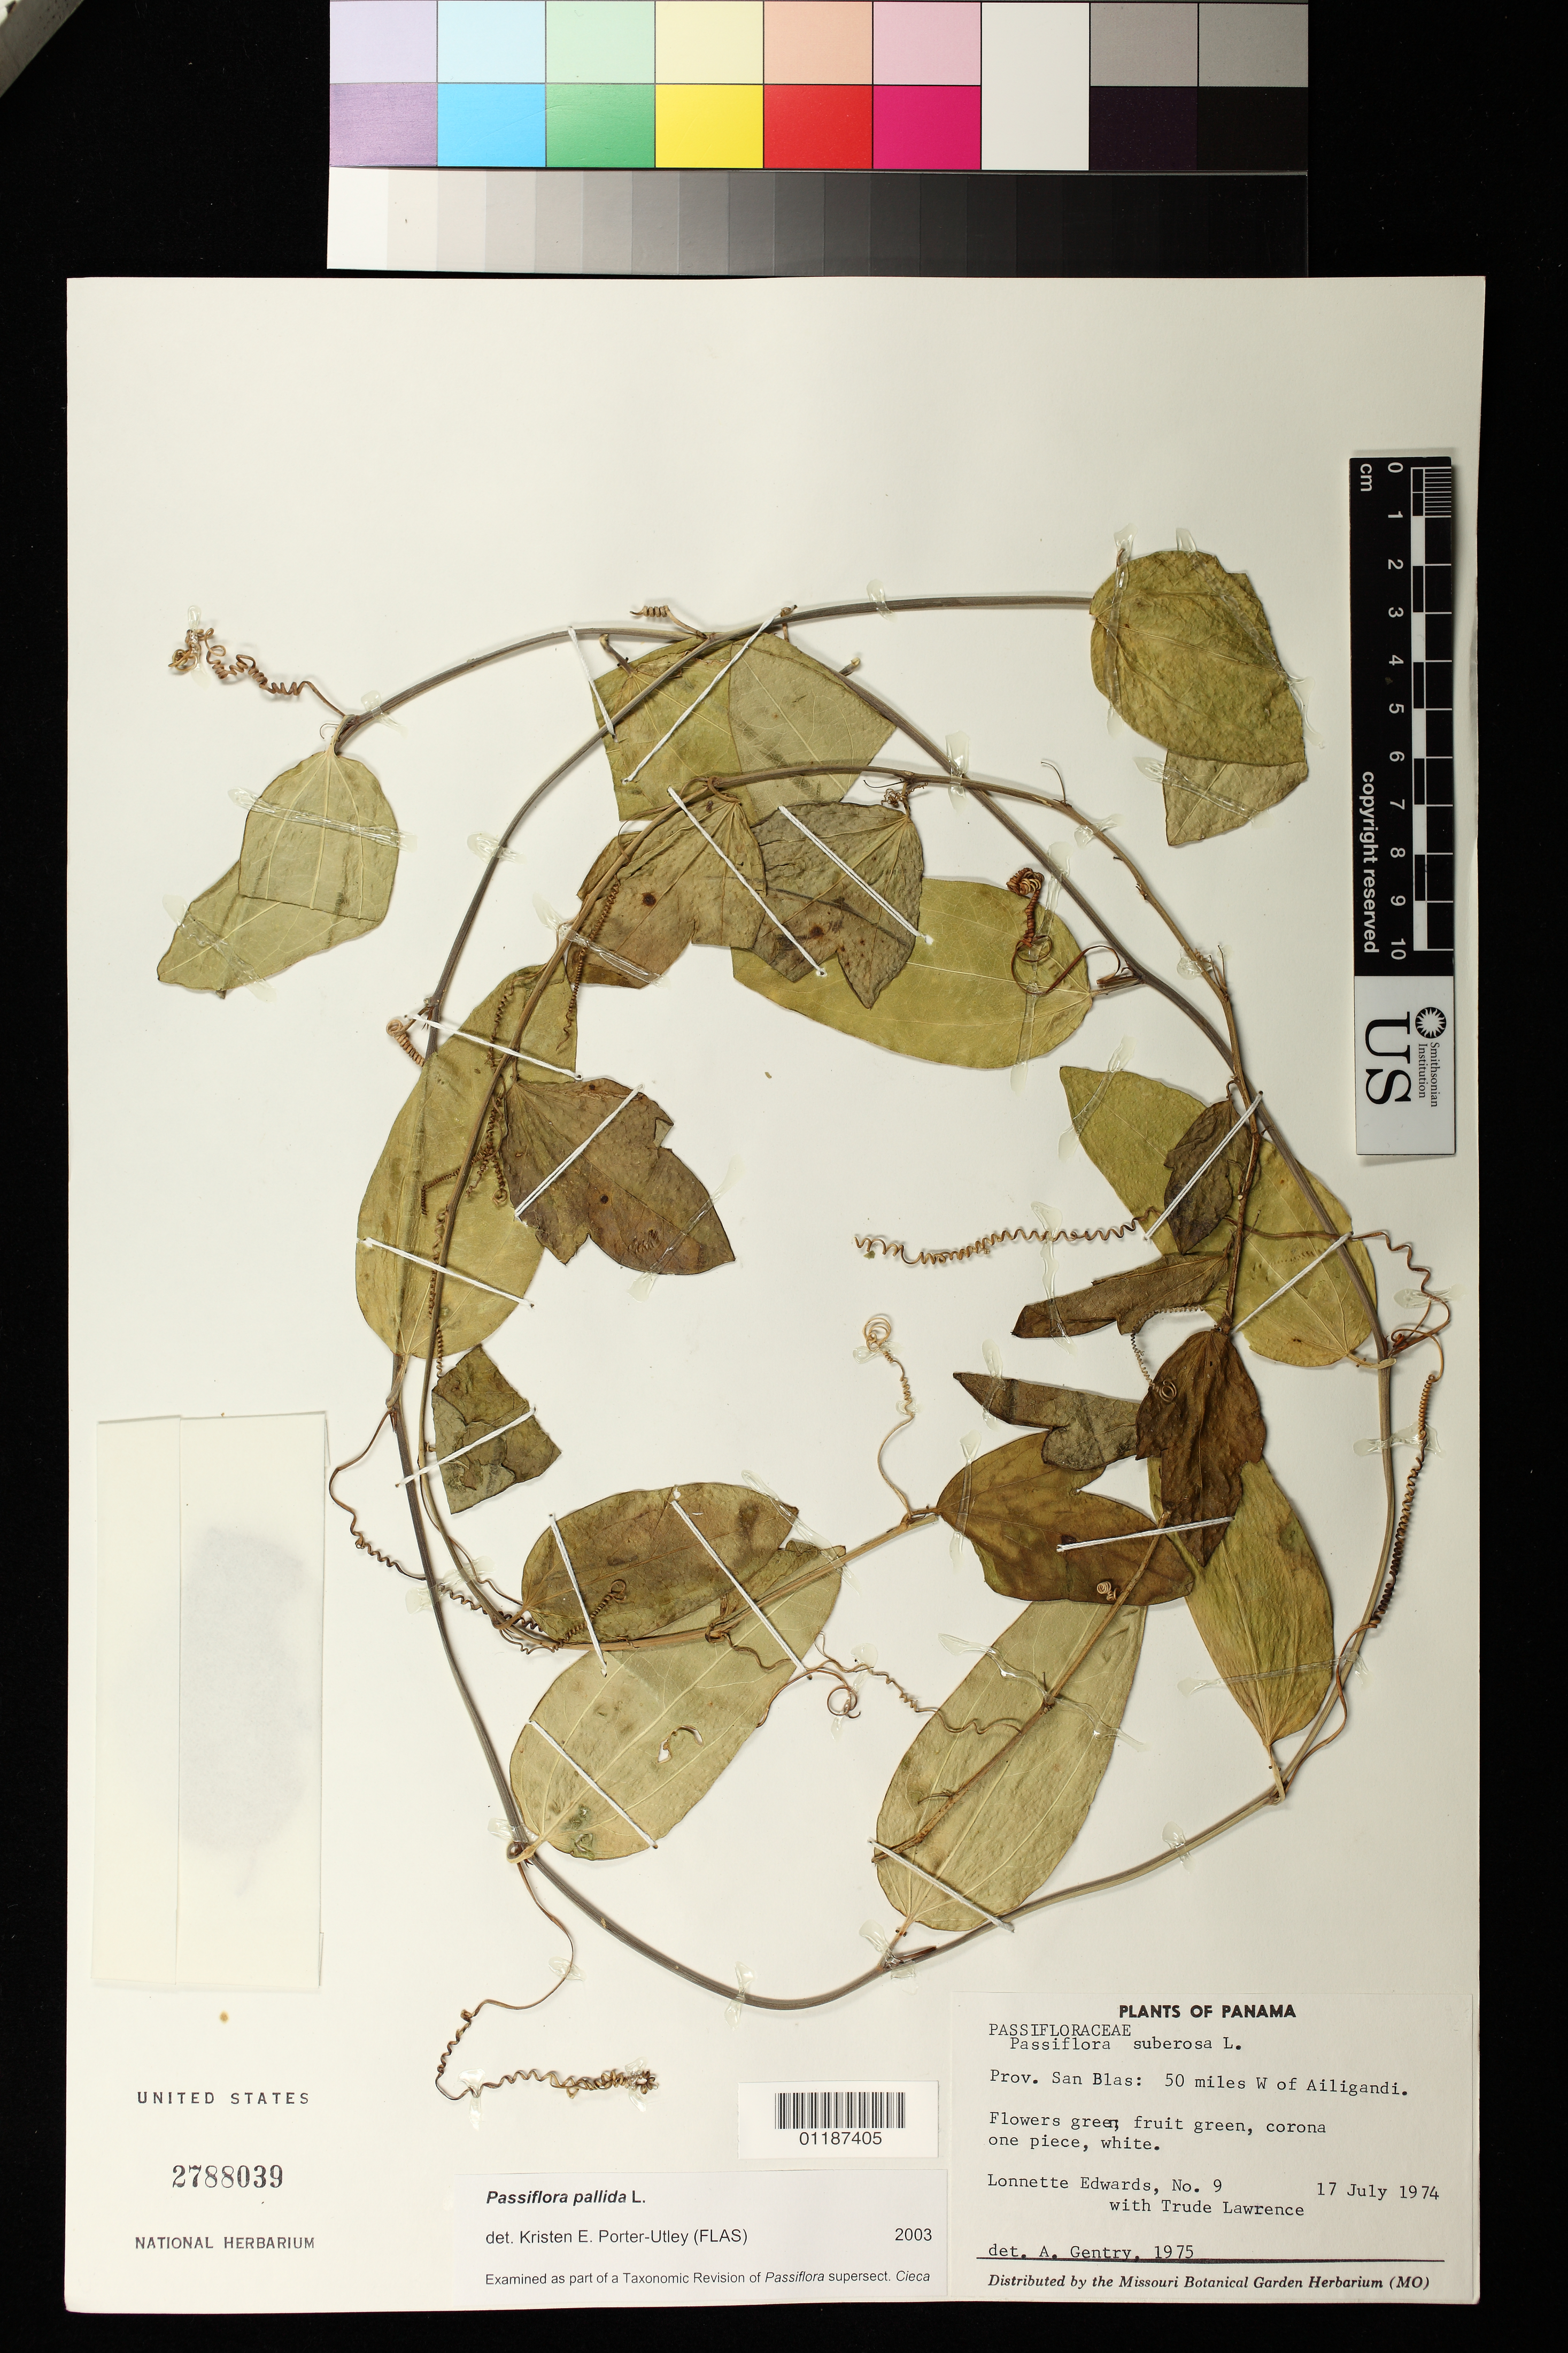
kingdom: Plantae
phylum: Tracheophyta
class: Magnoliopsida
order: Malpighiales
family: Passifloraceae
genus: Passiflora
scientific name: Passiflora pallida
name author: L.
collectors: L. Edwards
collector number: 9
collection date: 1974-07-17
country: Panama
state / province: Kuna Yala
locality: Prov. San Blas [Kuna Yala]: 50 miles W of Ailigandi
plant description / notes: GeoNames locates Ailigandi in Kuna Yala, formerly San Blas.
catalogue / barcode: US 2788039